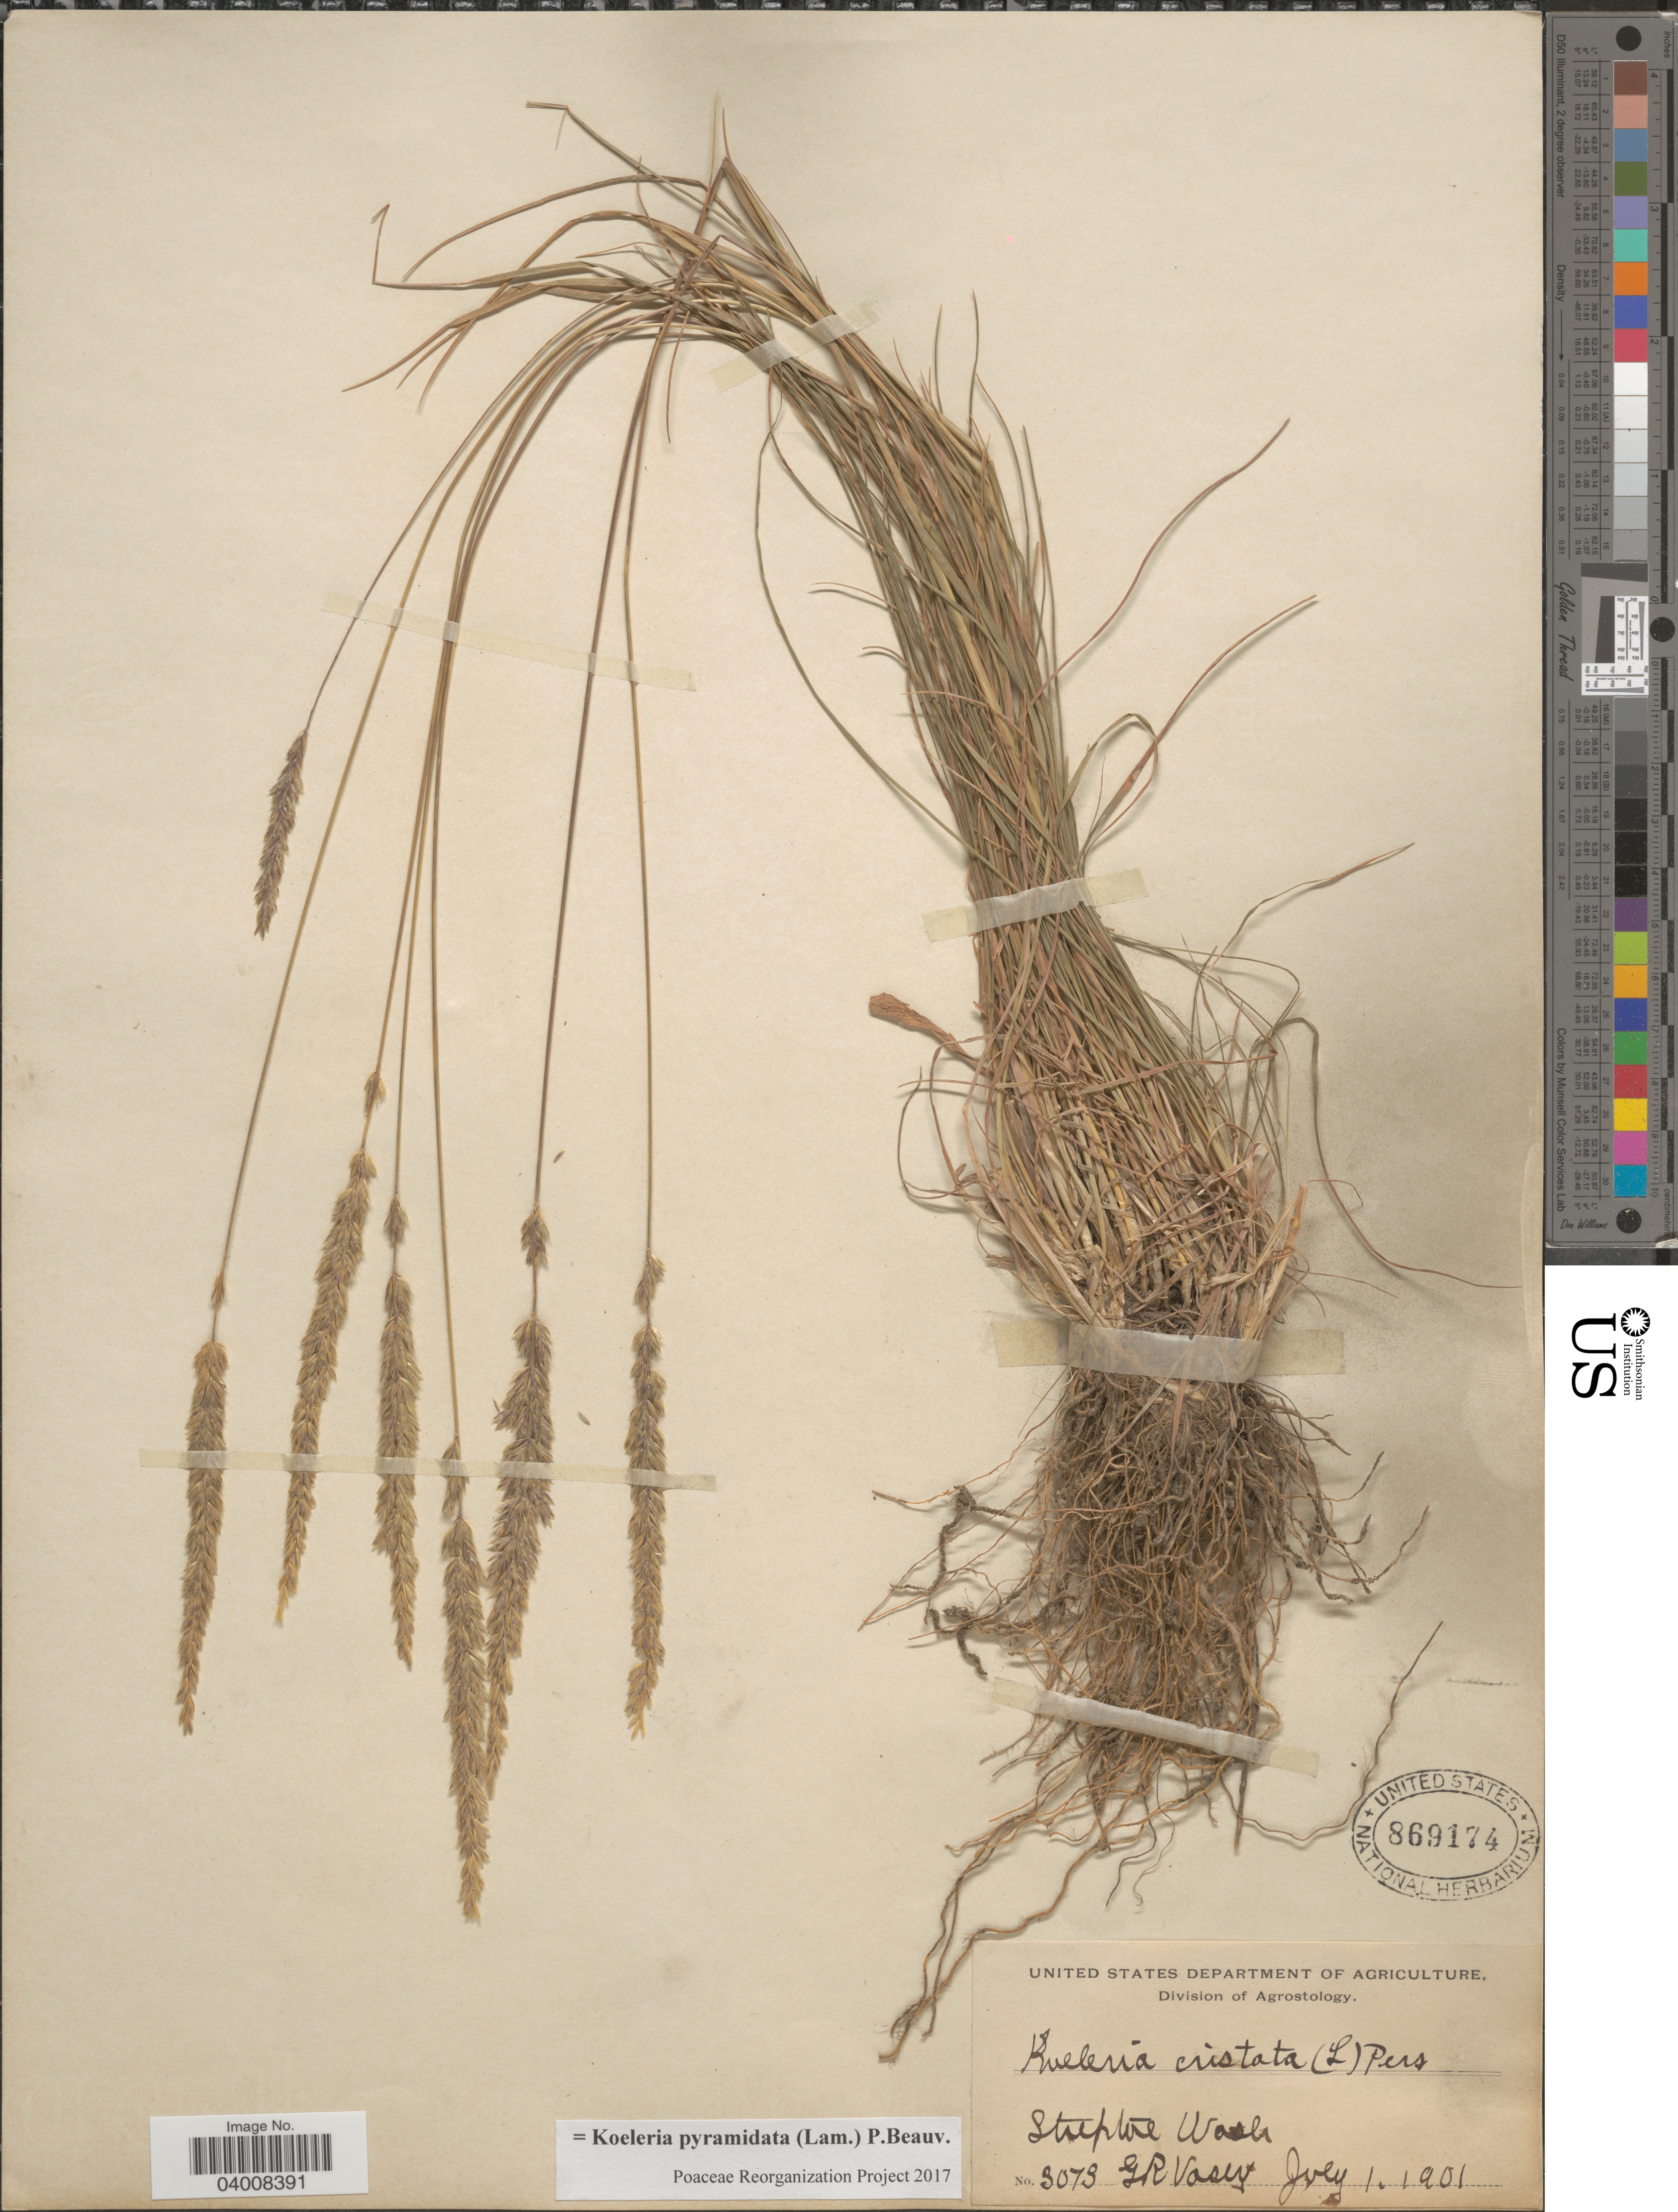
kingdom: Plantae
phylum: Tracheophyta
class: Liliopsida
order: Poales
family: Poaceae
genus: Koeleria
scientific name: Koeleria pyramidata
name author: (Lam.) P. Beauv.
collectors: G. R. Vasey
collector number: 3073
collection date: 1901-07-01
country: United States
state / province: Washington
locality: Streptoe.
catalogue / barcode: US 869174